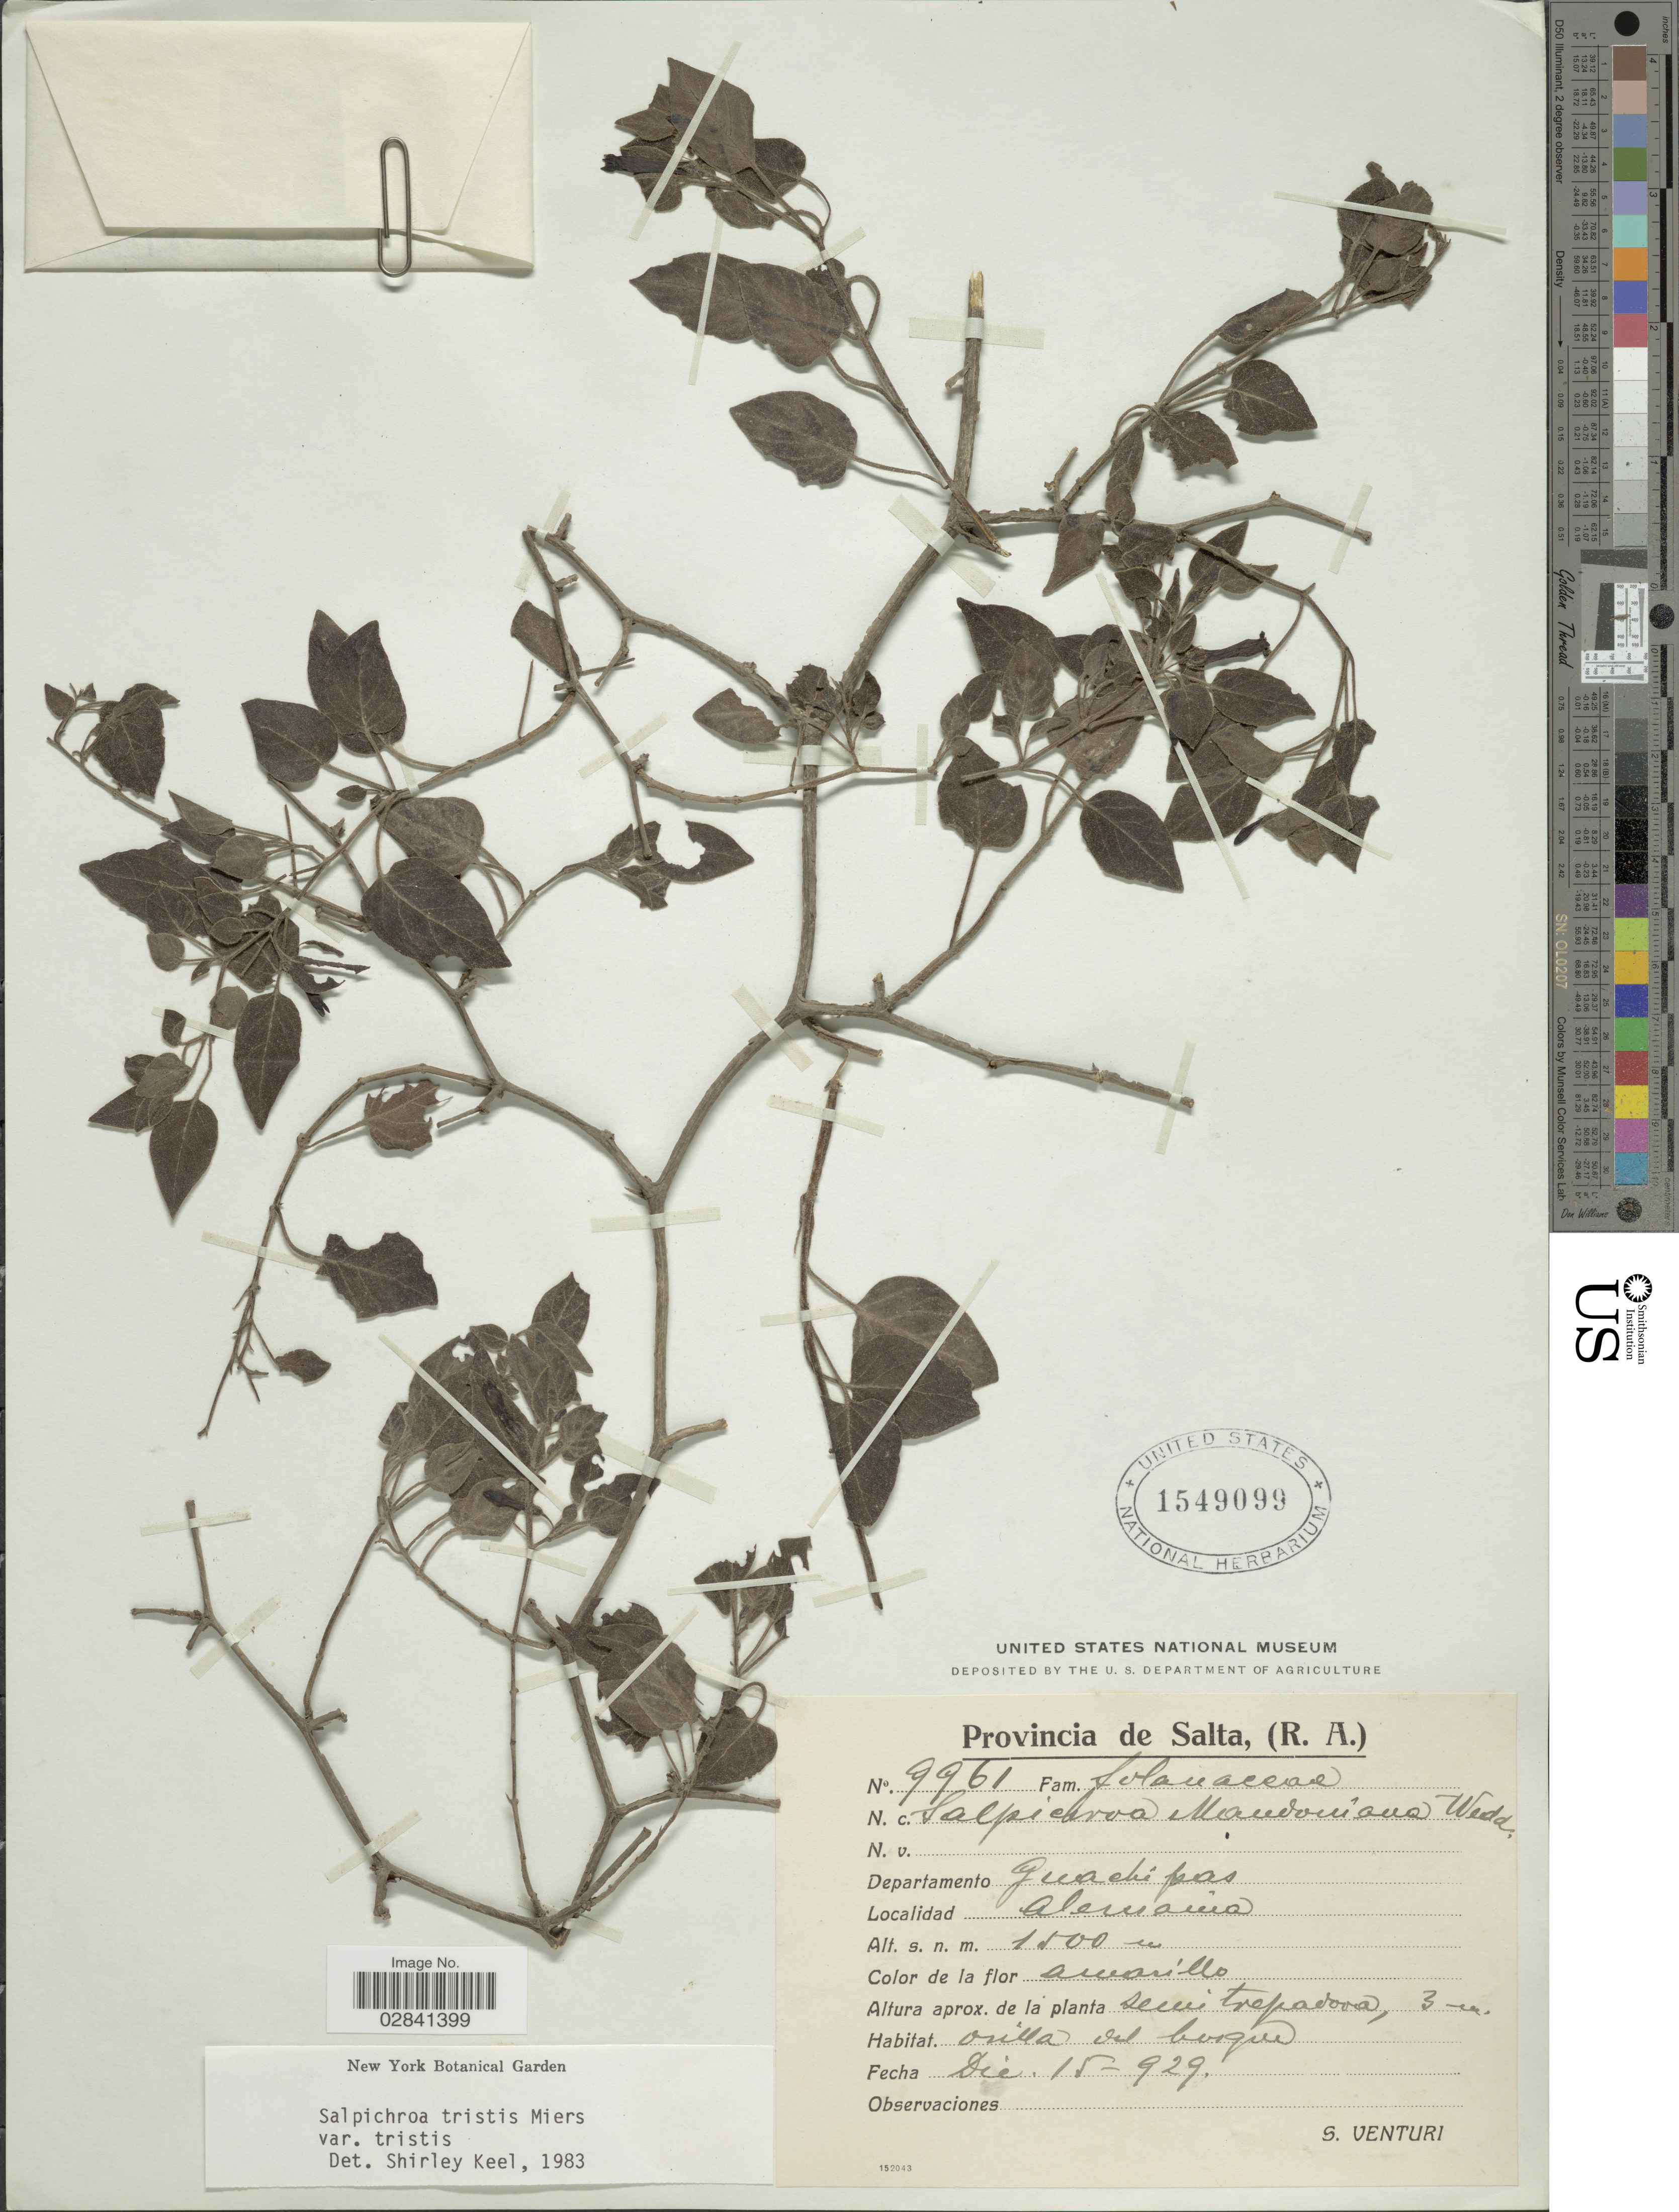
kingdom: Plantae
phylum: Tracheophyta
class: Magnoliopsida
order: Solanales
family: Solanaceae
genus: Salpichroa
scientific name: Salpichroa tristis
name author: Walp.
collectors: S. Venturi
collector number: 9961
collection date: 1929-12-15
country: Argentina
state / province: Salta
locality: (R. A.). Departamento Guachipas. Alemania.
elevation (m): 1500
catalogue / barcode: US 1549099